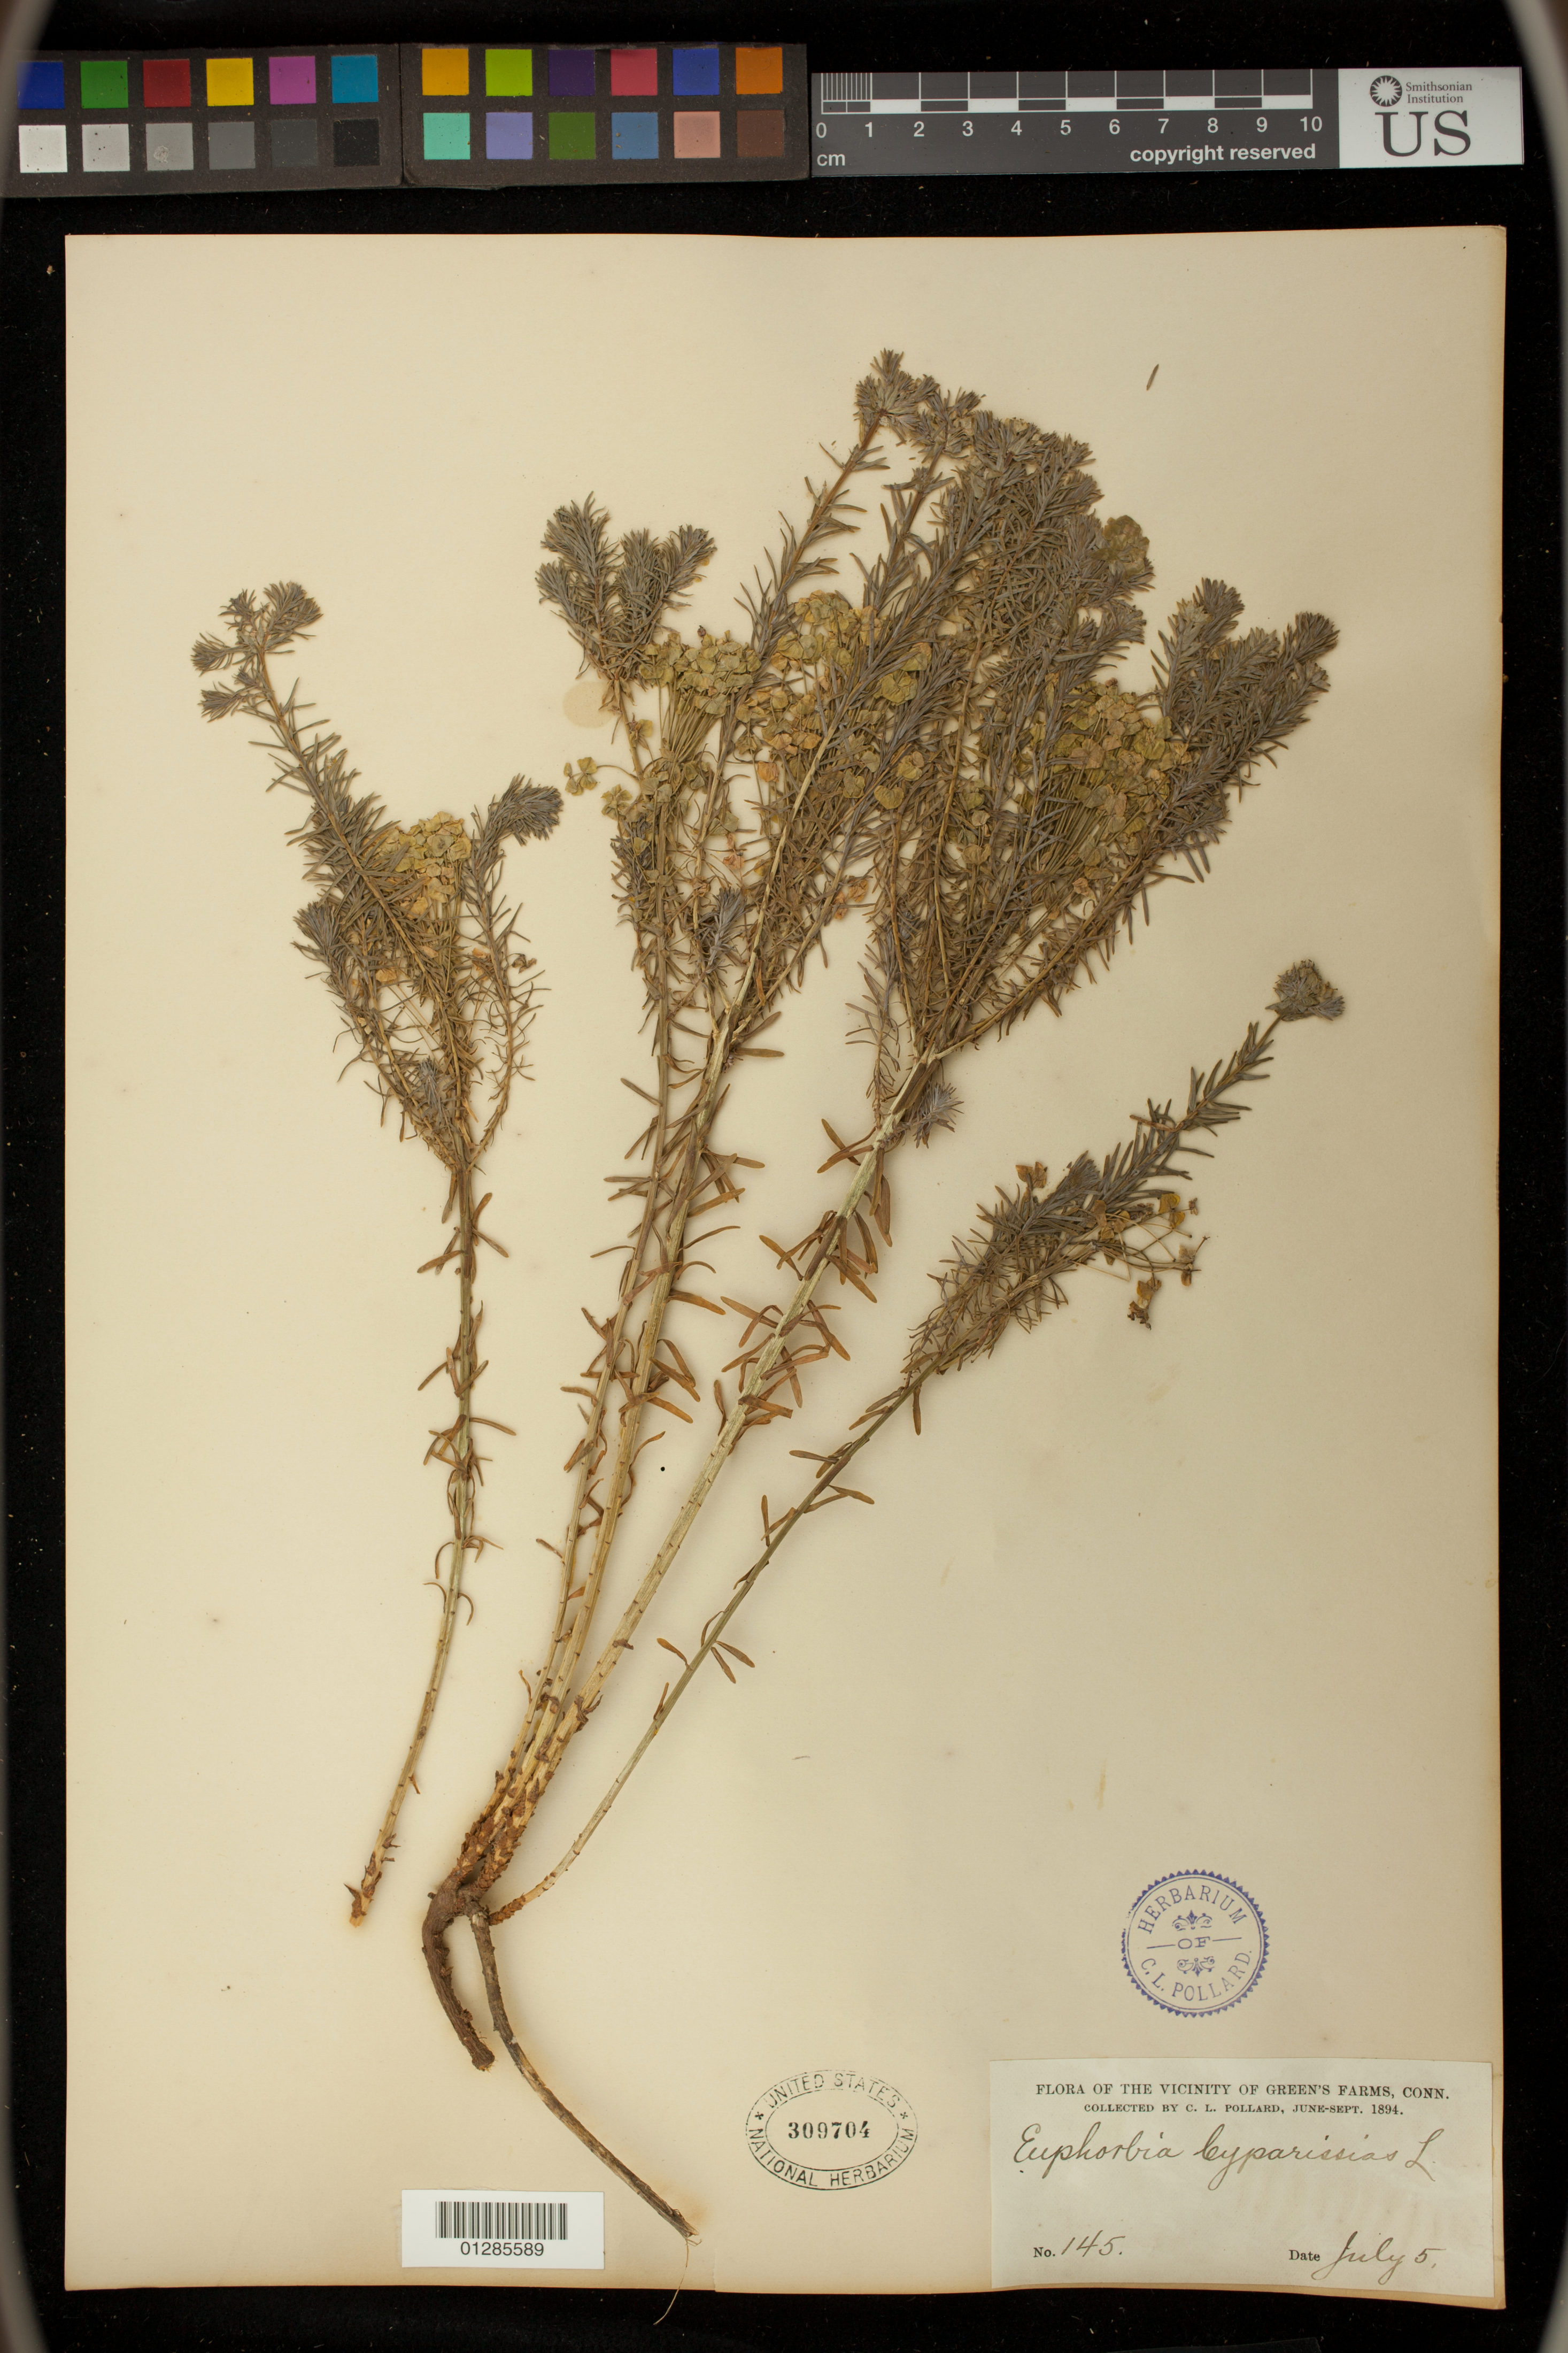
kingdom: Plantae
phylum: Tracheophyta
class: Magnoliopsida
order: Malpighiales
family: Euphorbiaceae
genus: Euphorbia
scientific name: Euphorbia cyparissias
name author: L.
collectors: C. L. Pollard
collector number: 145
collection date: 1894-07-05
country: United States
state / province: Connecticut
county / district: Chester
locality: Vicinity of Green's Farms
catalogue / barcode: US 309704